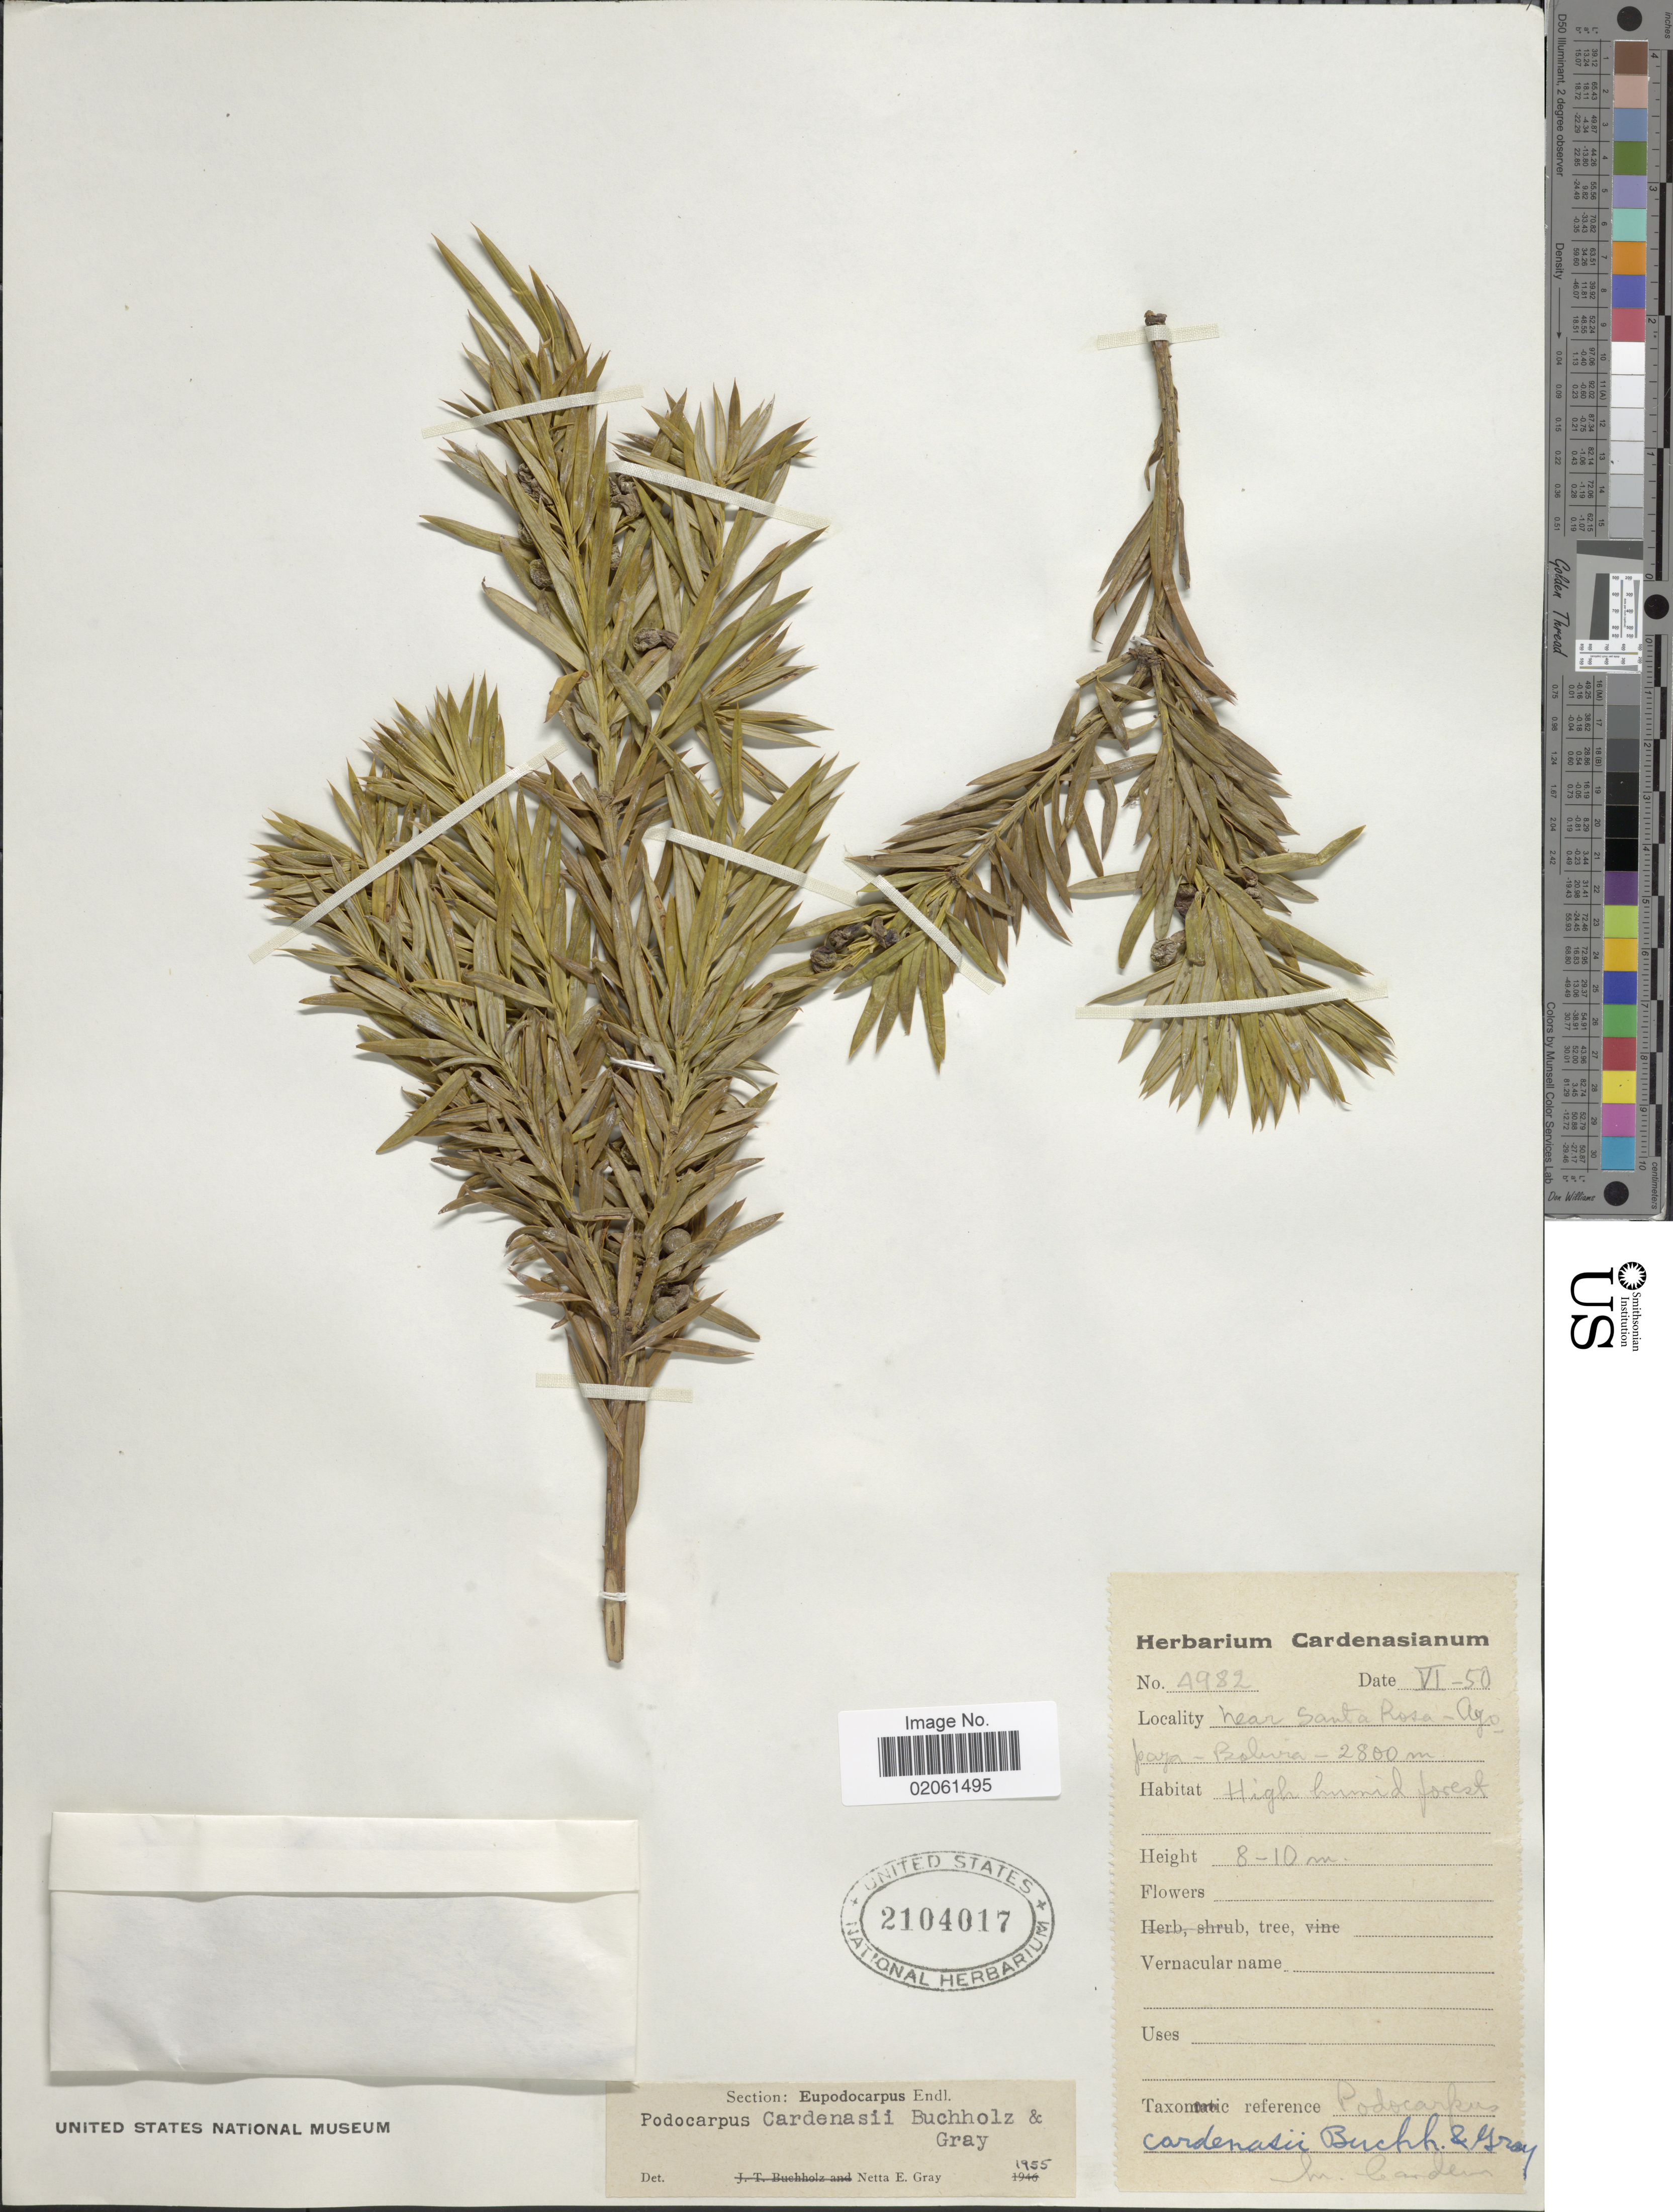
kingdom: Plantae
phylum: Tracheophyta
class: Pinopsida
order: Pinales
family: Podocarpaceae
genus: Podocarpus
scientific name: Podocarpus cardenasii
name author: J. Buchholz & N.E. Gray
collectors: ex herb. Cardenasianum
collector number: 4982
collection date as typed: Transcribed d/m/y: /6/50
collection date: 1950-06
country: Bolivia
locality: Near Santa Rosa - Agopaza, Bolivia.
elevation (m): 2800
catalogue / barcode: US 2104017